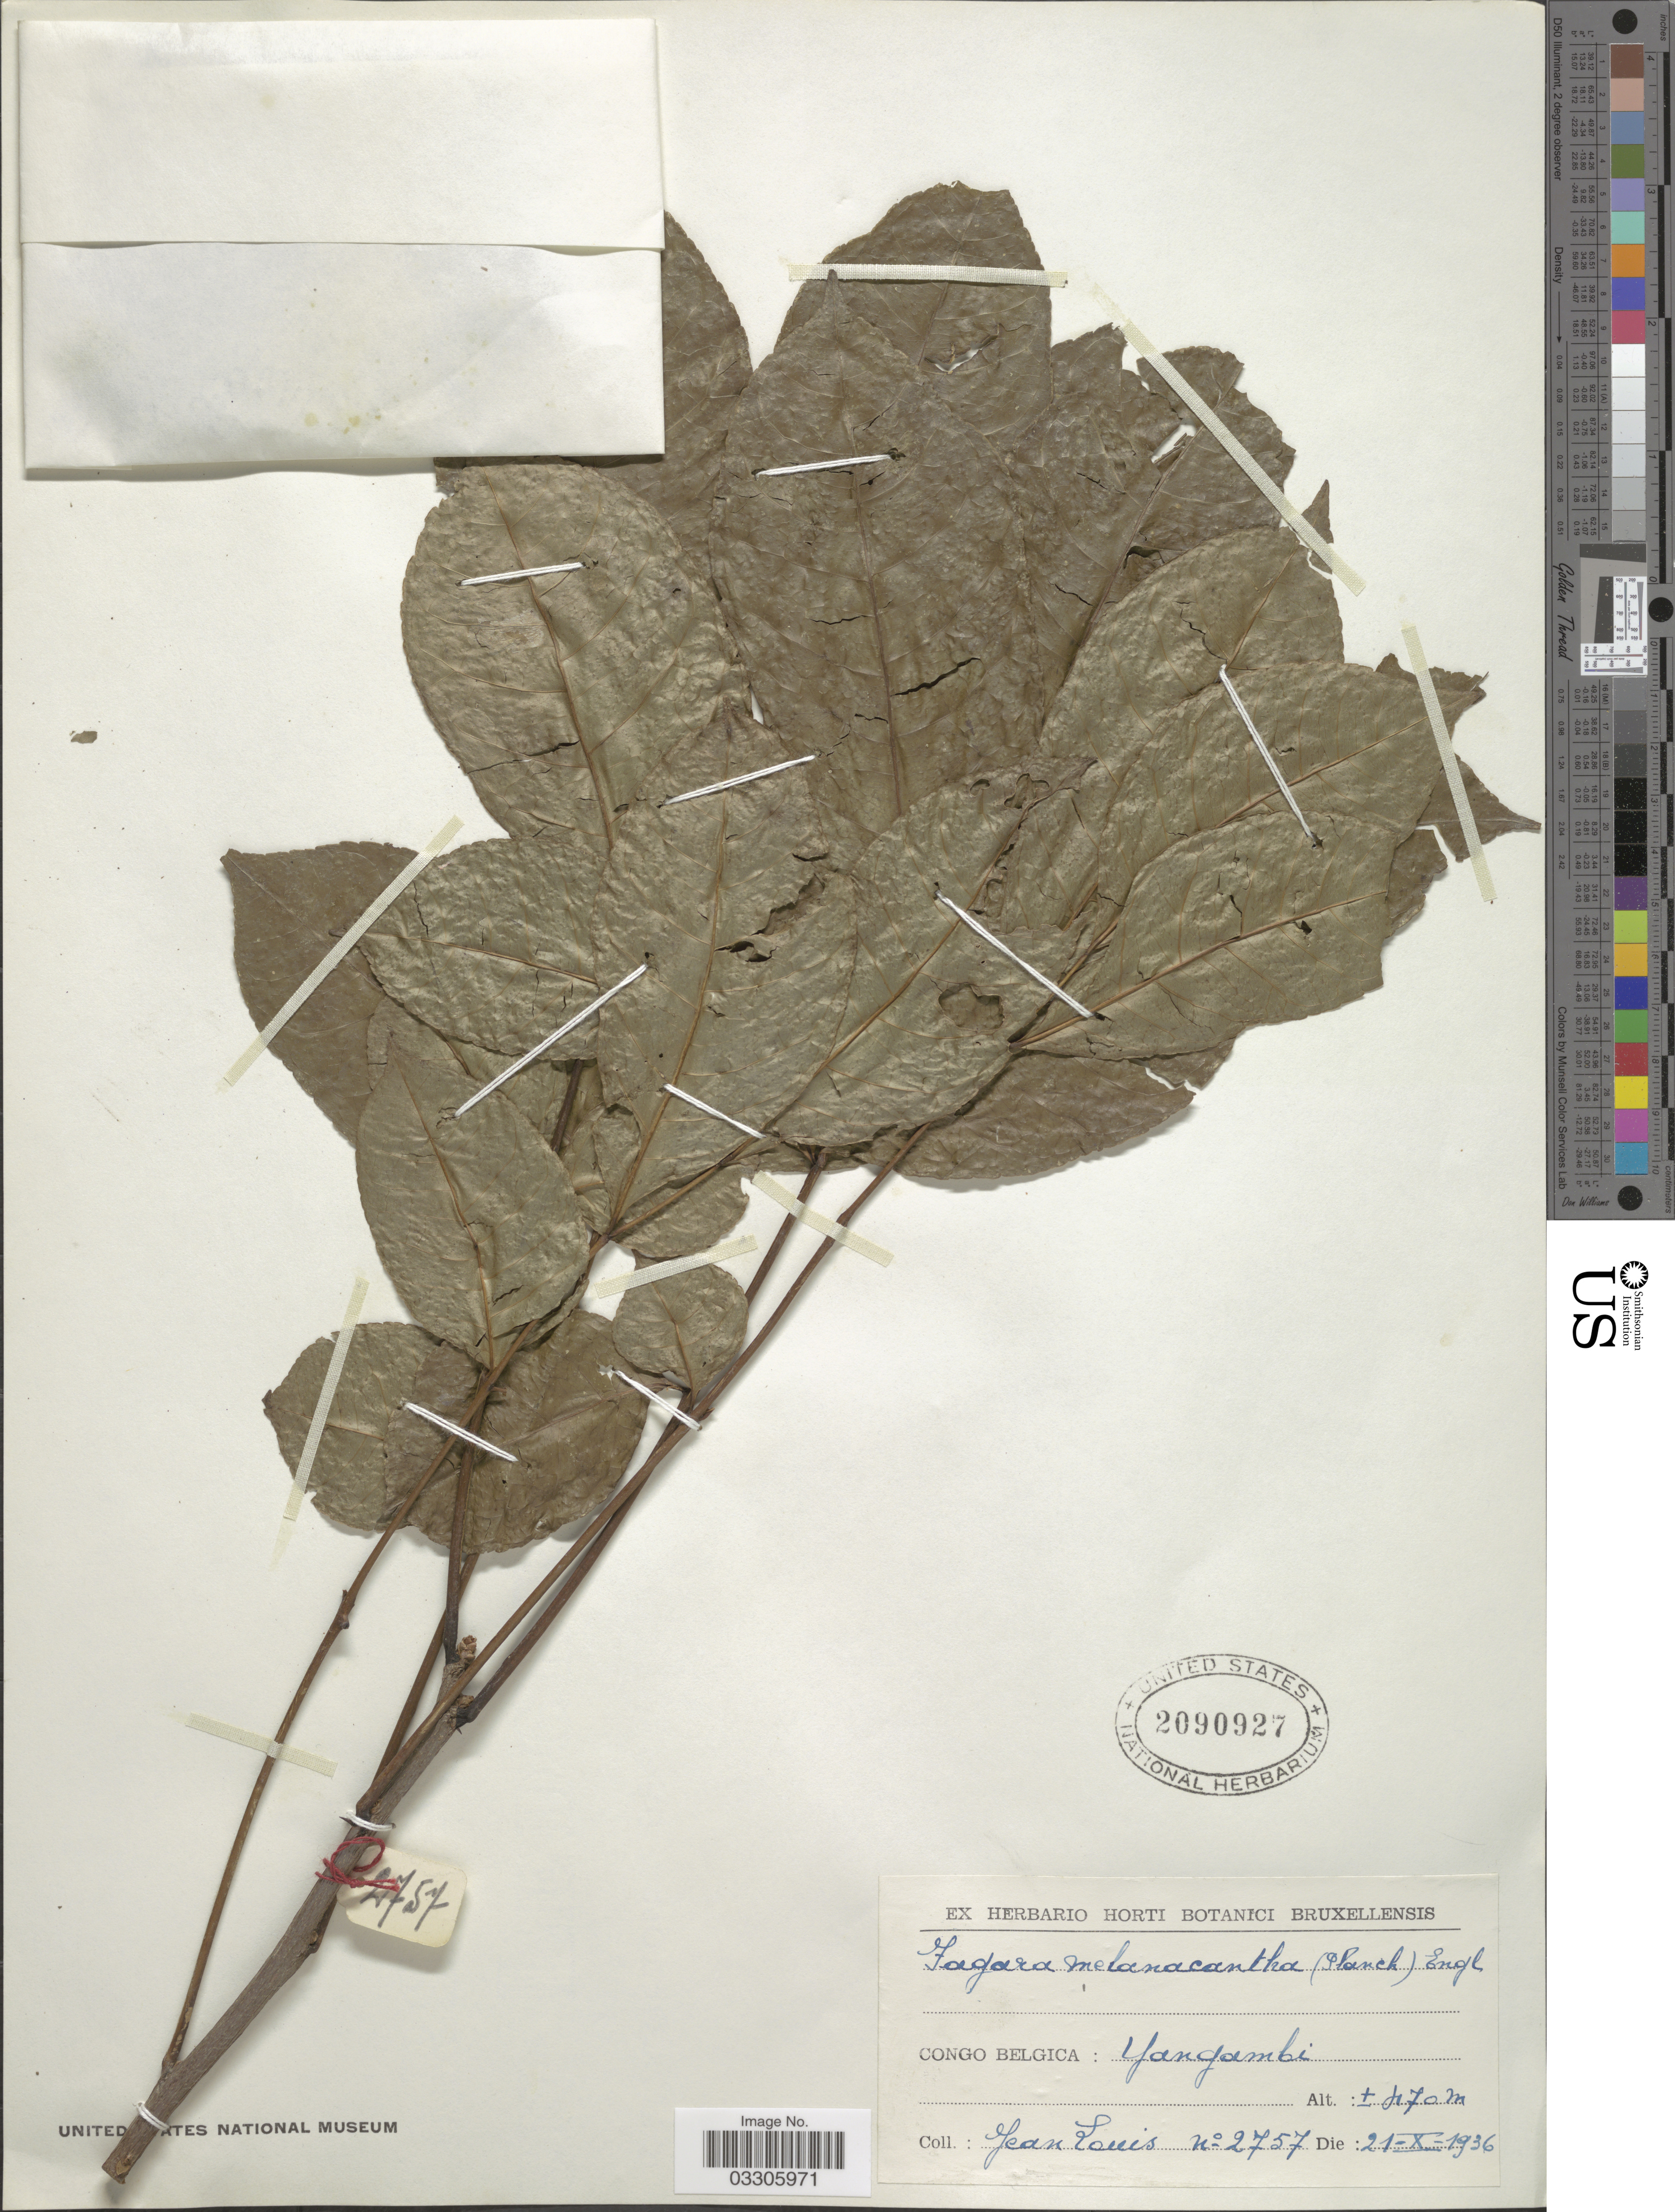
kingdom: Plantae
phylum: Tracheophyta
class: Magnoliopsida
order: Sapindales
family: Rutaceae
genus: Zanthoxylum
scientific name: Zanthoxylum rubescens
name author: Planch. ex Hook.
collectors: J. Louis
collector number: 2757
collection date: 1936-10-21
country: Congo, Democratic Republic of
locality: Congo Belgica: Yangambi.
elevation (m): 470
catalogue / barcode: US 2090927